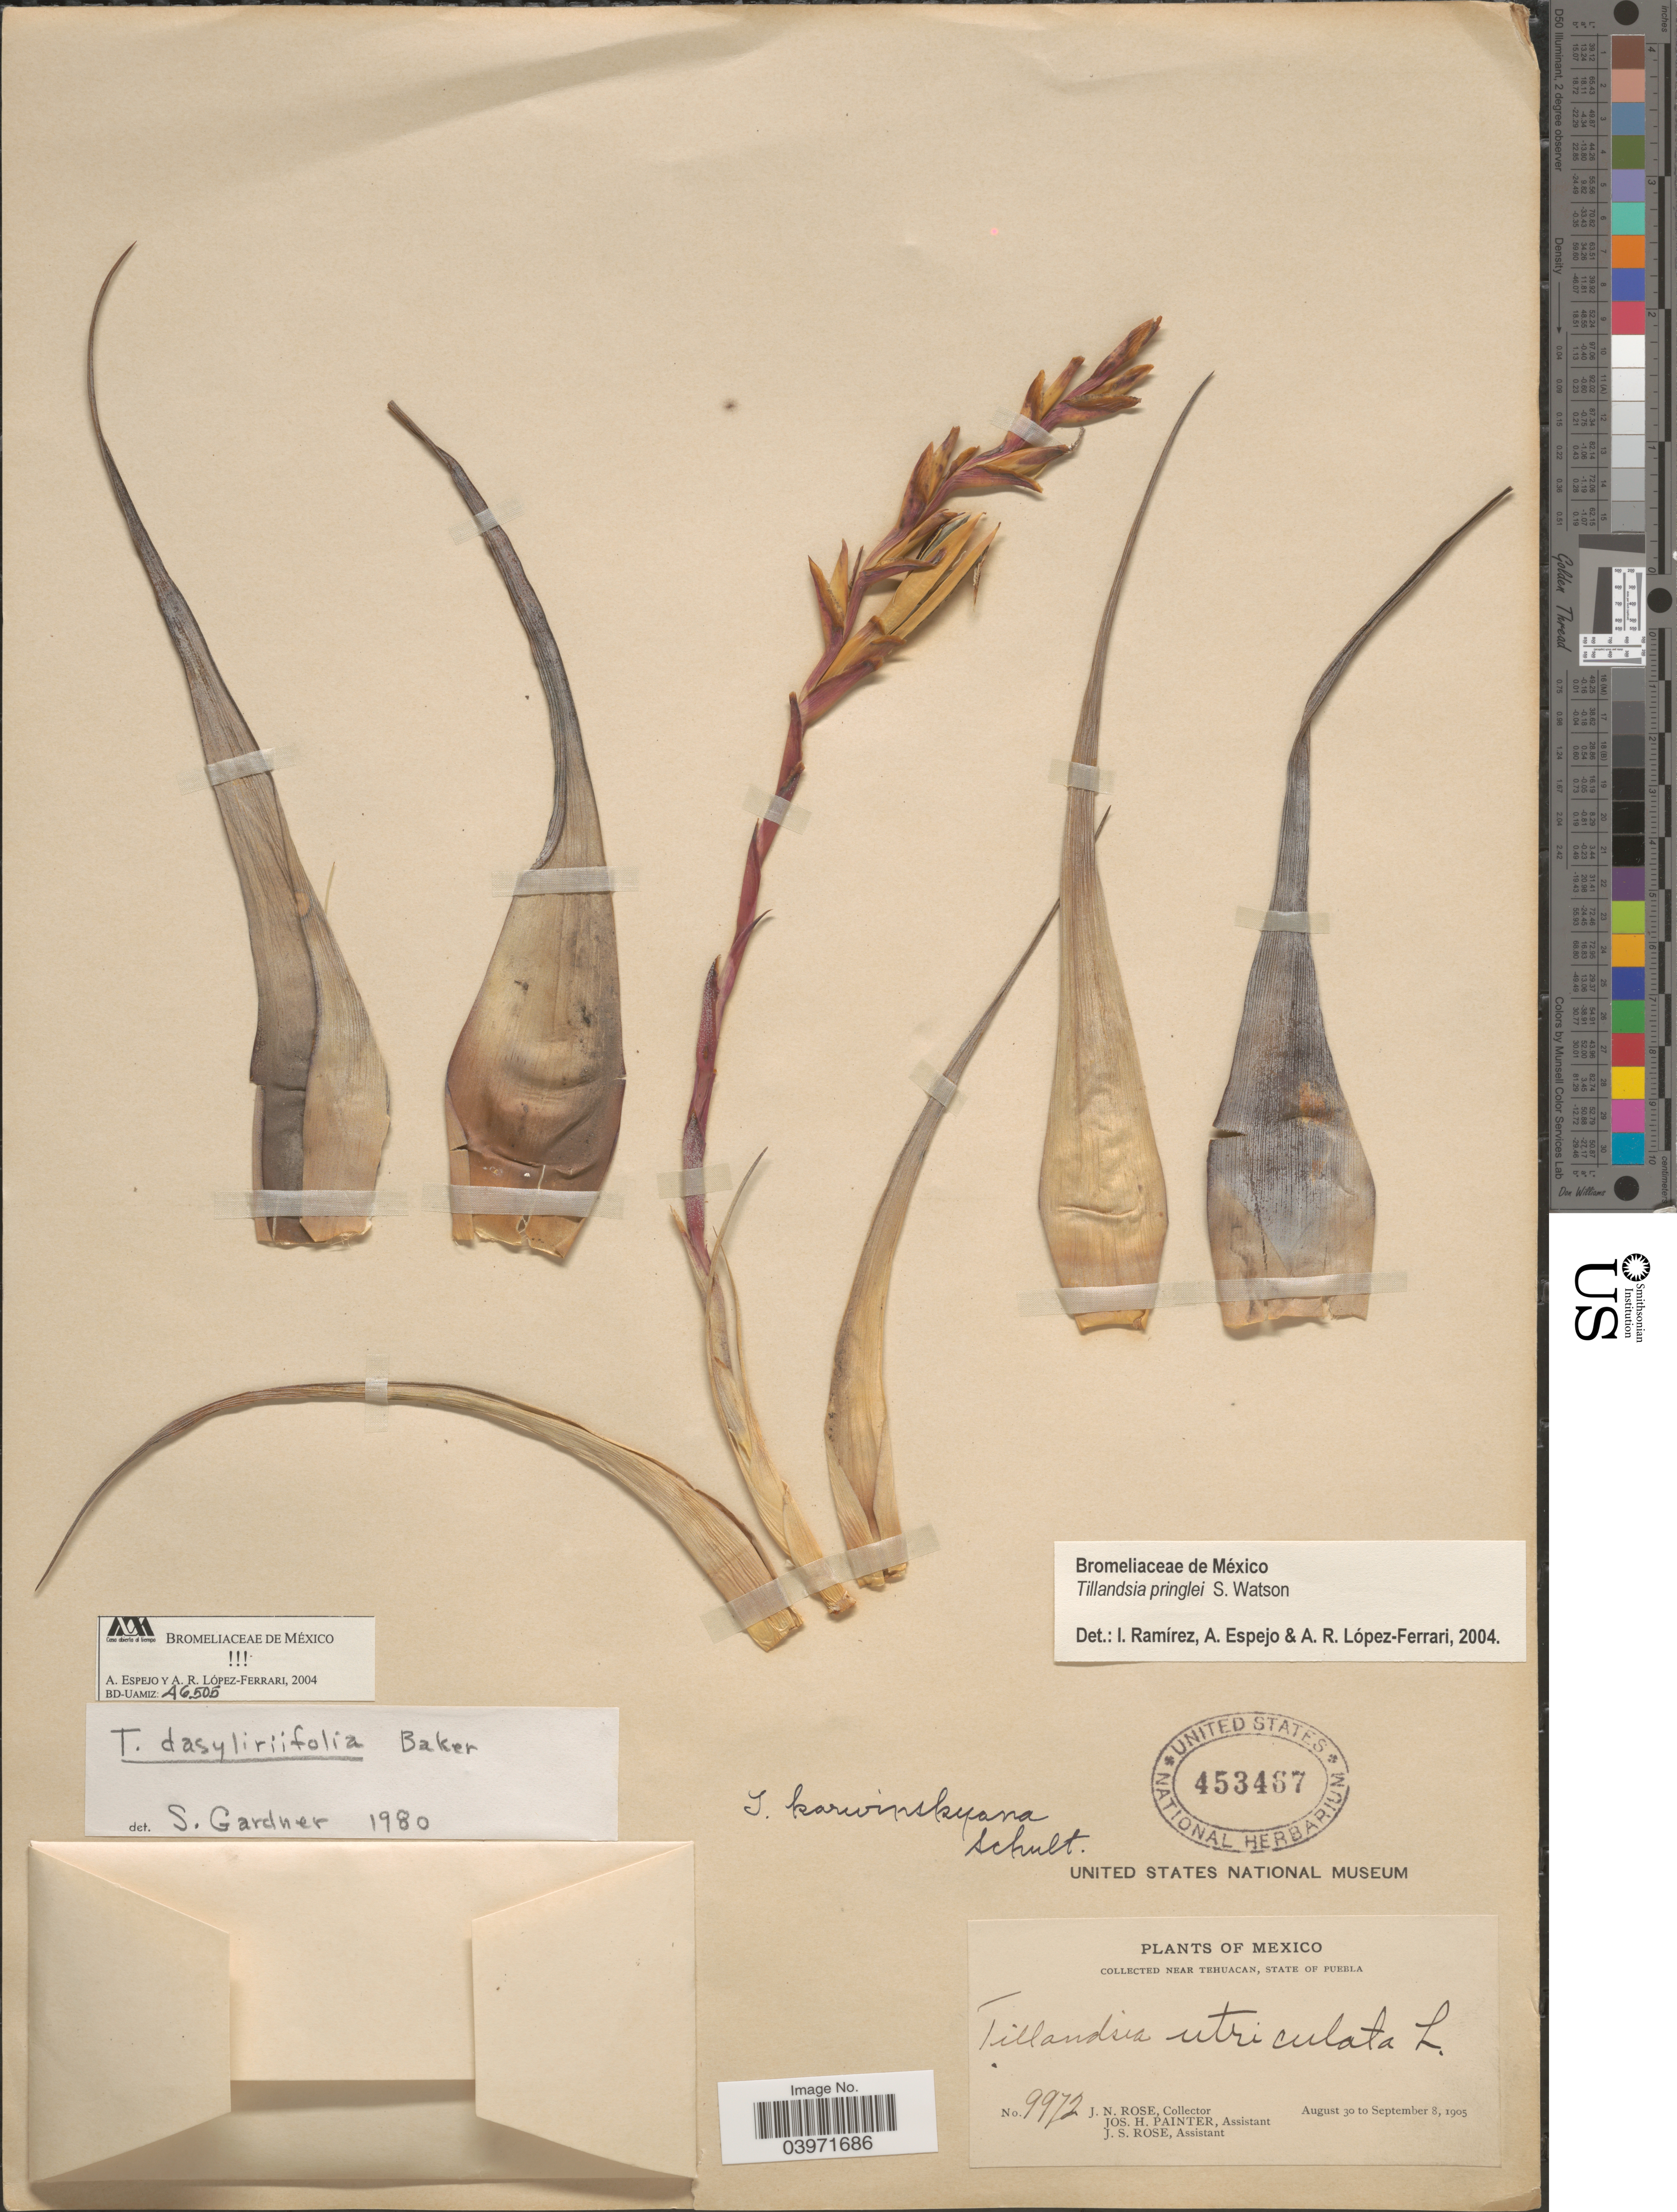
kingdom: Plantae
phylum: Tracheophyta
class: Liliopsida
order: Poales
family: Bromeliaceae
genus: Tillandsia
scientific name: Tillandsia pringlei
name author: S. Watson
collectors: J. N. Rose, J. H. Painter & J. S. Rose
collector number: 9972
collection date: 1905-08-30/1905-09-08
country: Mexico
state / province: Puebla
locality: Near Tehuacan.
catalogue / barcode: US 453467